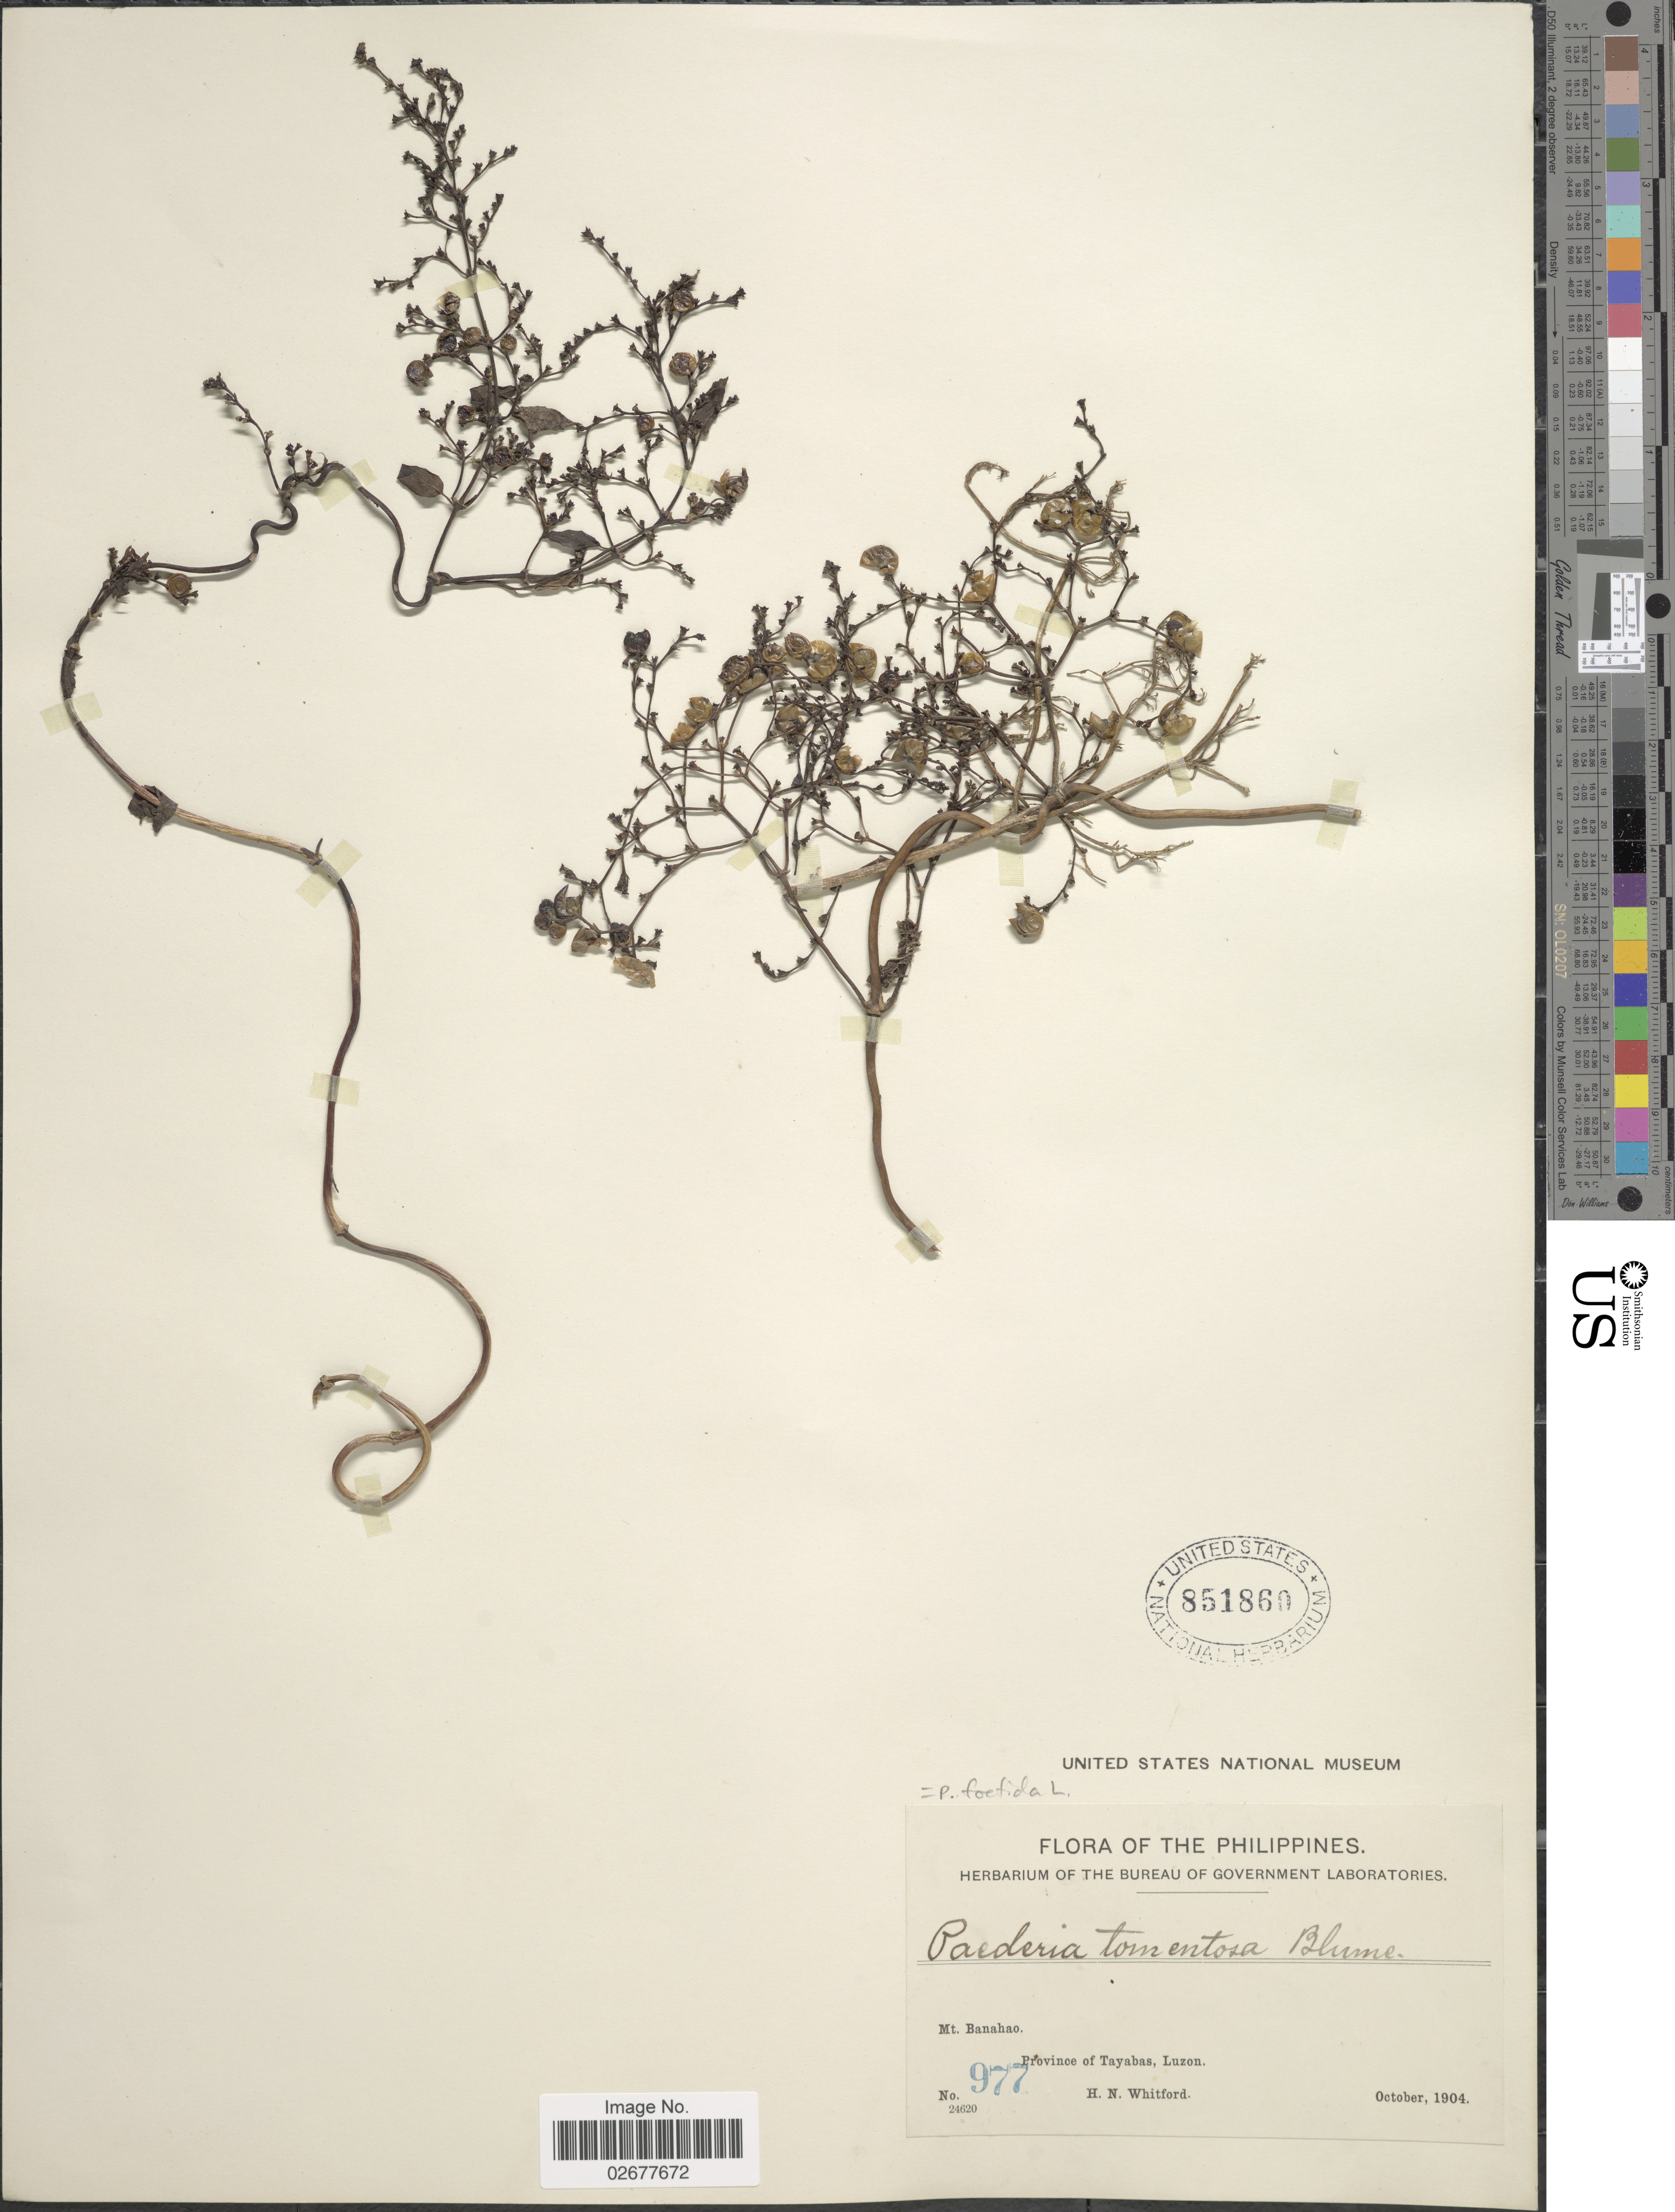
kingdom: Plantae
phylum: Tracheophyta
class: Magnoliopsida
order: Gentianales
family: Rubiaceae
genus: Paederia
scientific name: Paederia foetida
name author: Wall.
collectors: H. N. Whitford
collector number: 977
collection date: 1904-10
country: Philippines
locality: Mt. Banahao. Province of Tayabas, Luzon.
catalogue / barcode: US 851860